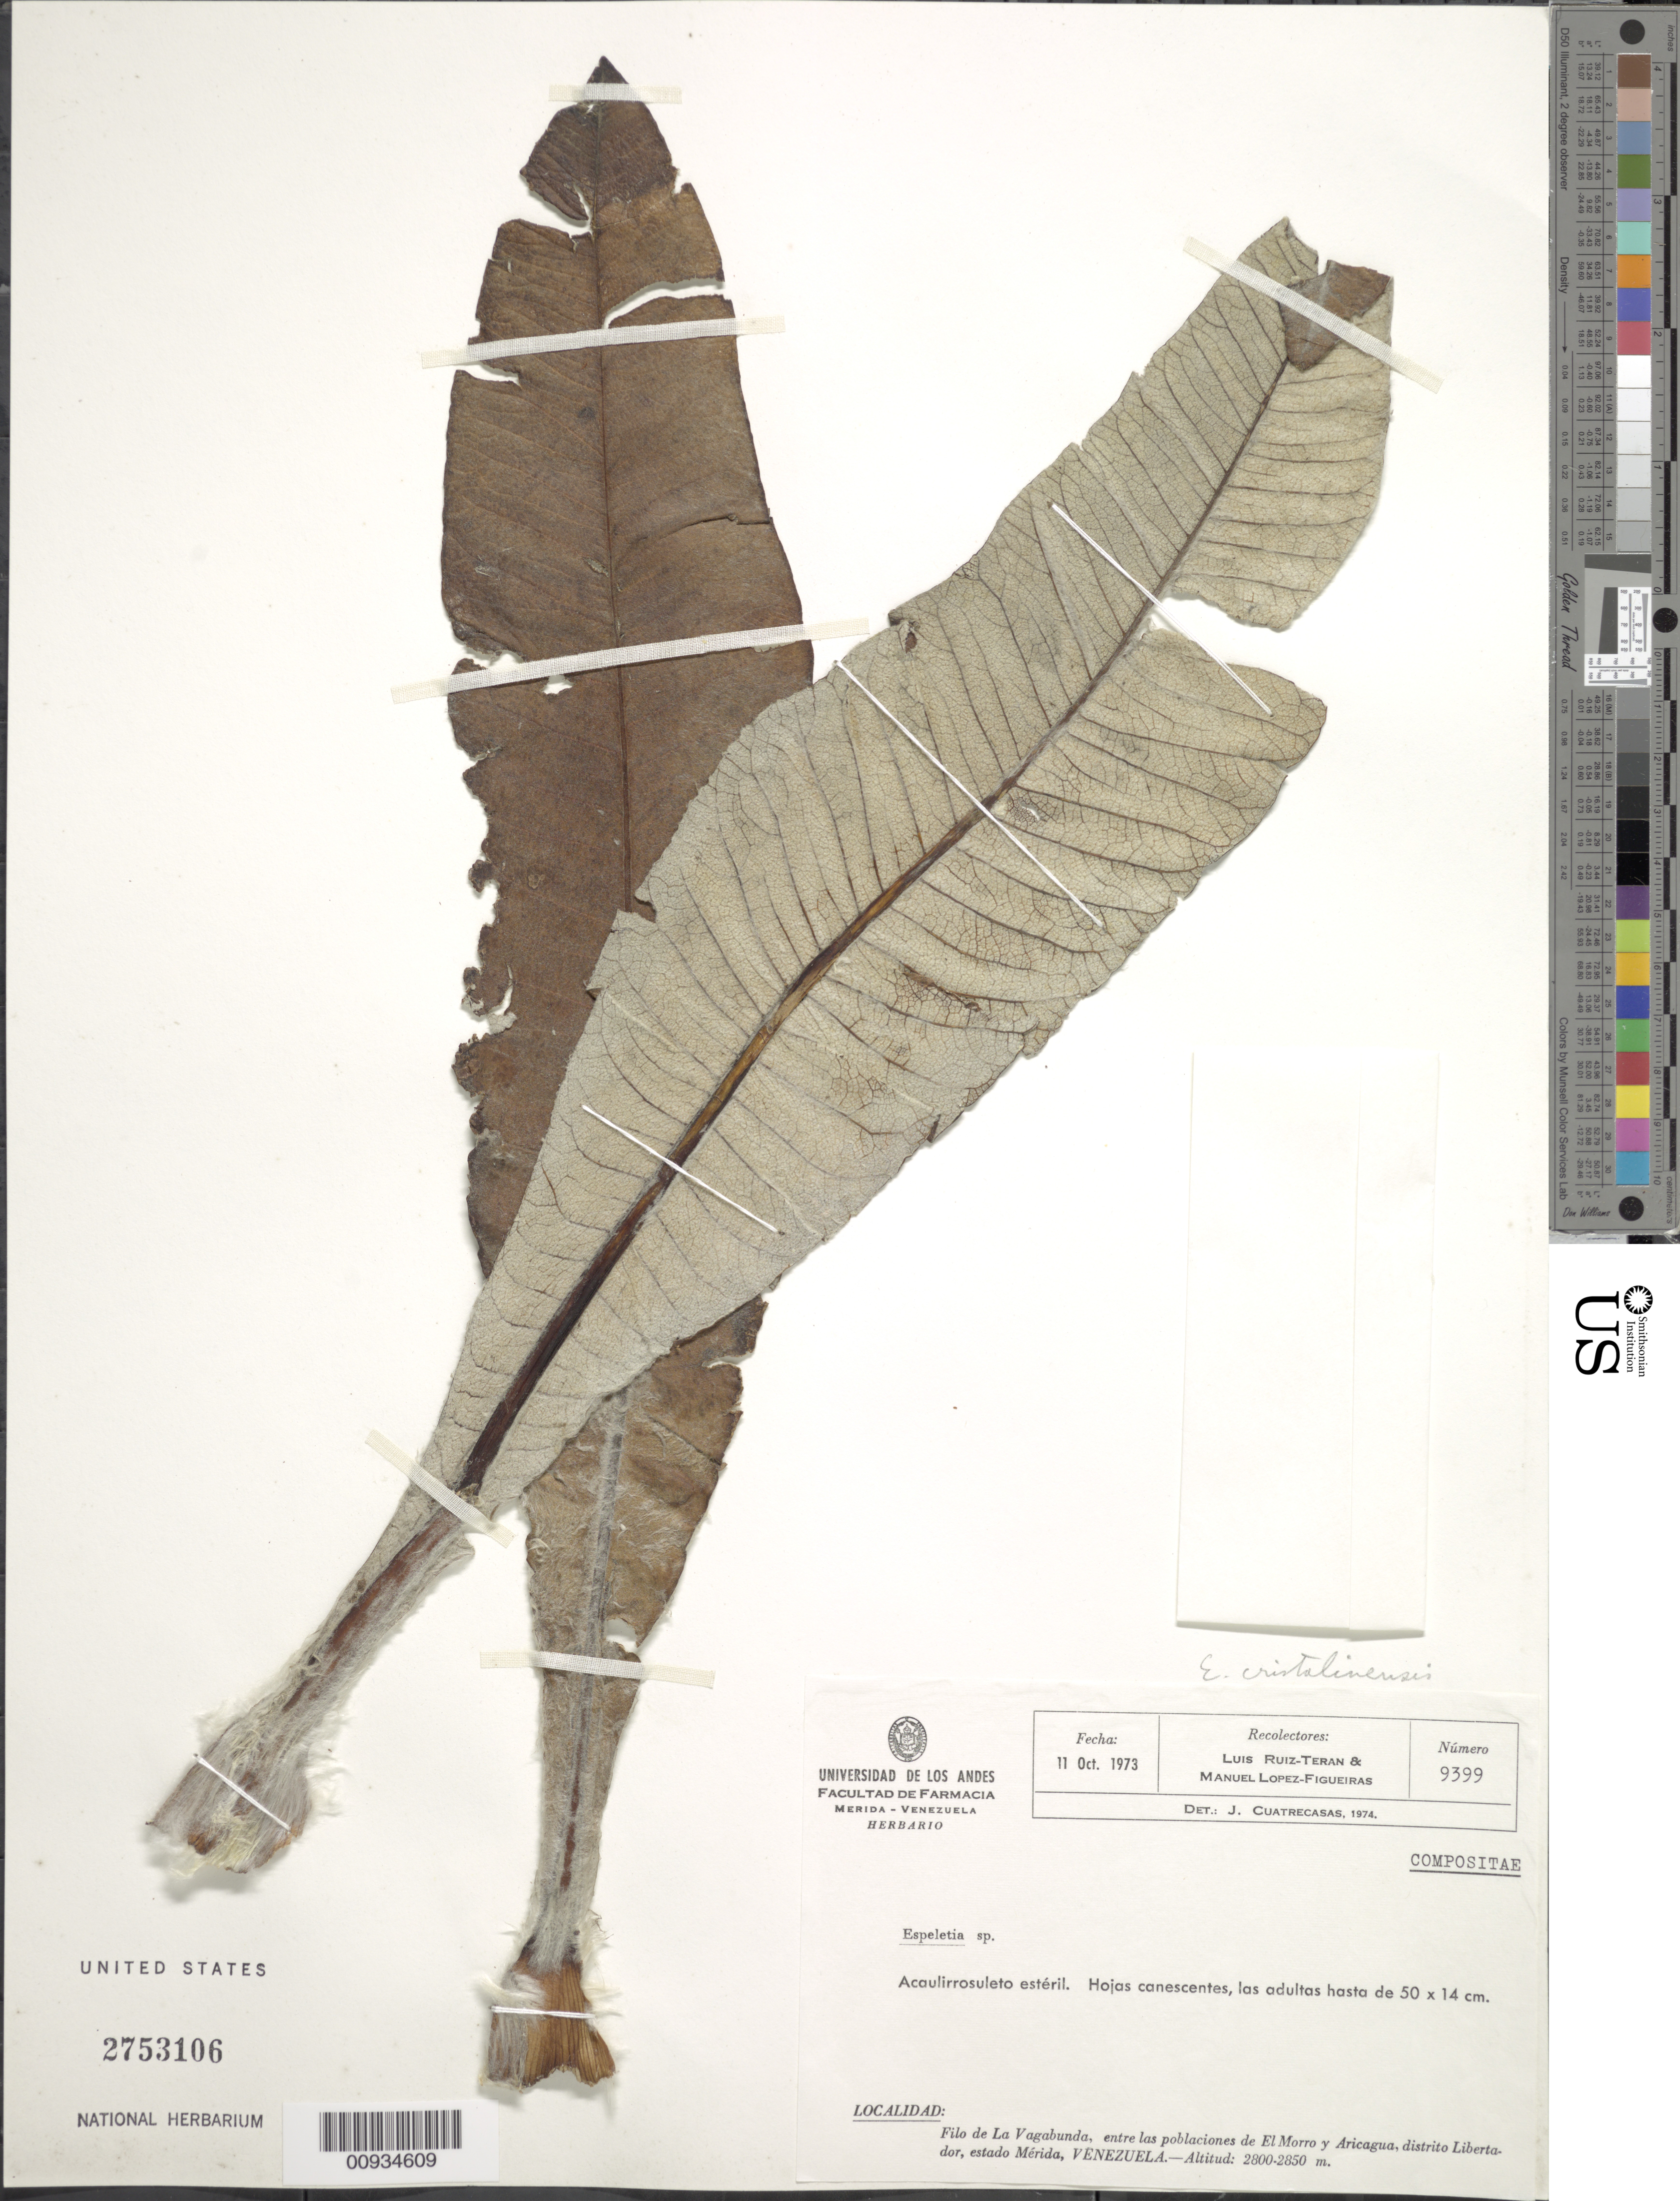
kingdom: Plantae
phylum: Tracheophyta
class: Magnoliopsida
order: Asterales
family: Asteraceae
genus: Espeletiopsis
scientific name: Espeletiopsis cristalinensis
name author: (Cuatrec.) Cuatrec.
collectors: L. E. Ruíz-Terán & M. López Figueiras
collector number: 9399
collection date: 1973-10-11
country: Venezuela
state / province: Mérida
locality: Filo de La Vagabunda, entre las poblaciones de El Morro y Aricagua, distrito Libertador, estado Merida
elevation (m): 2800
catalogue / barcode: US 2753106